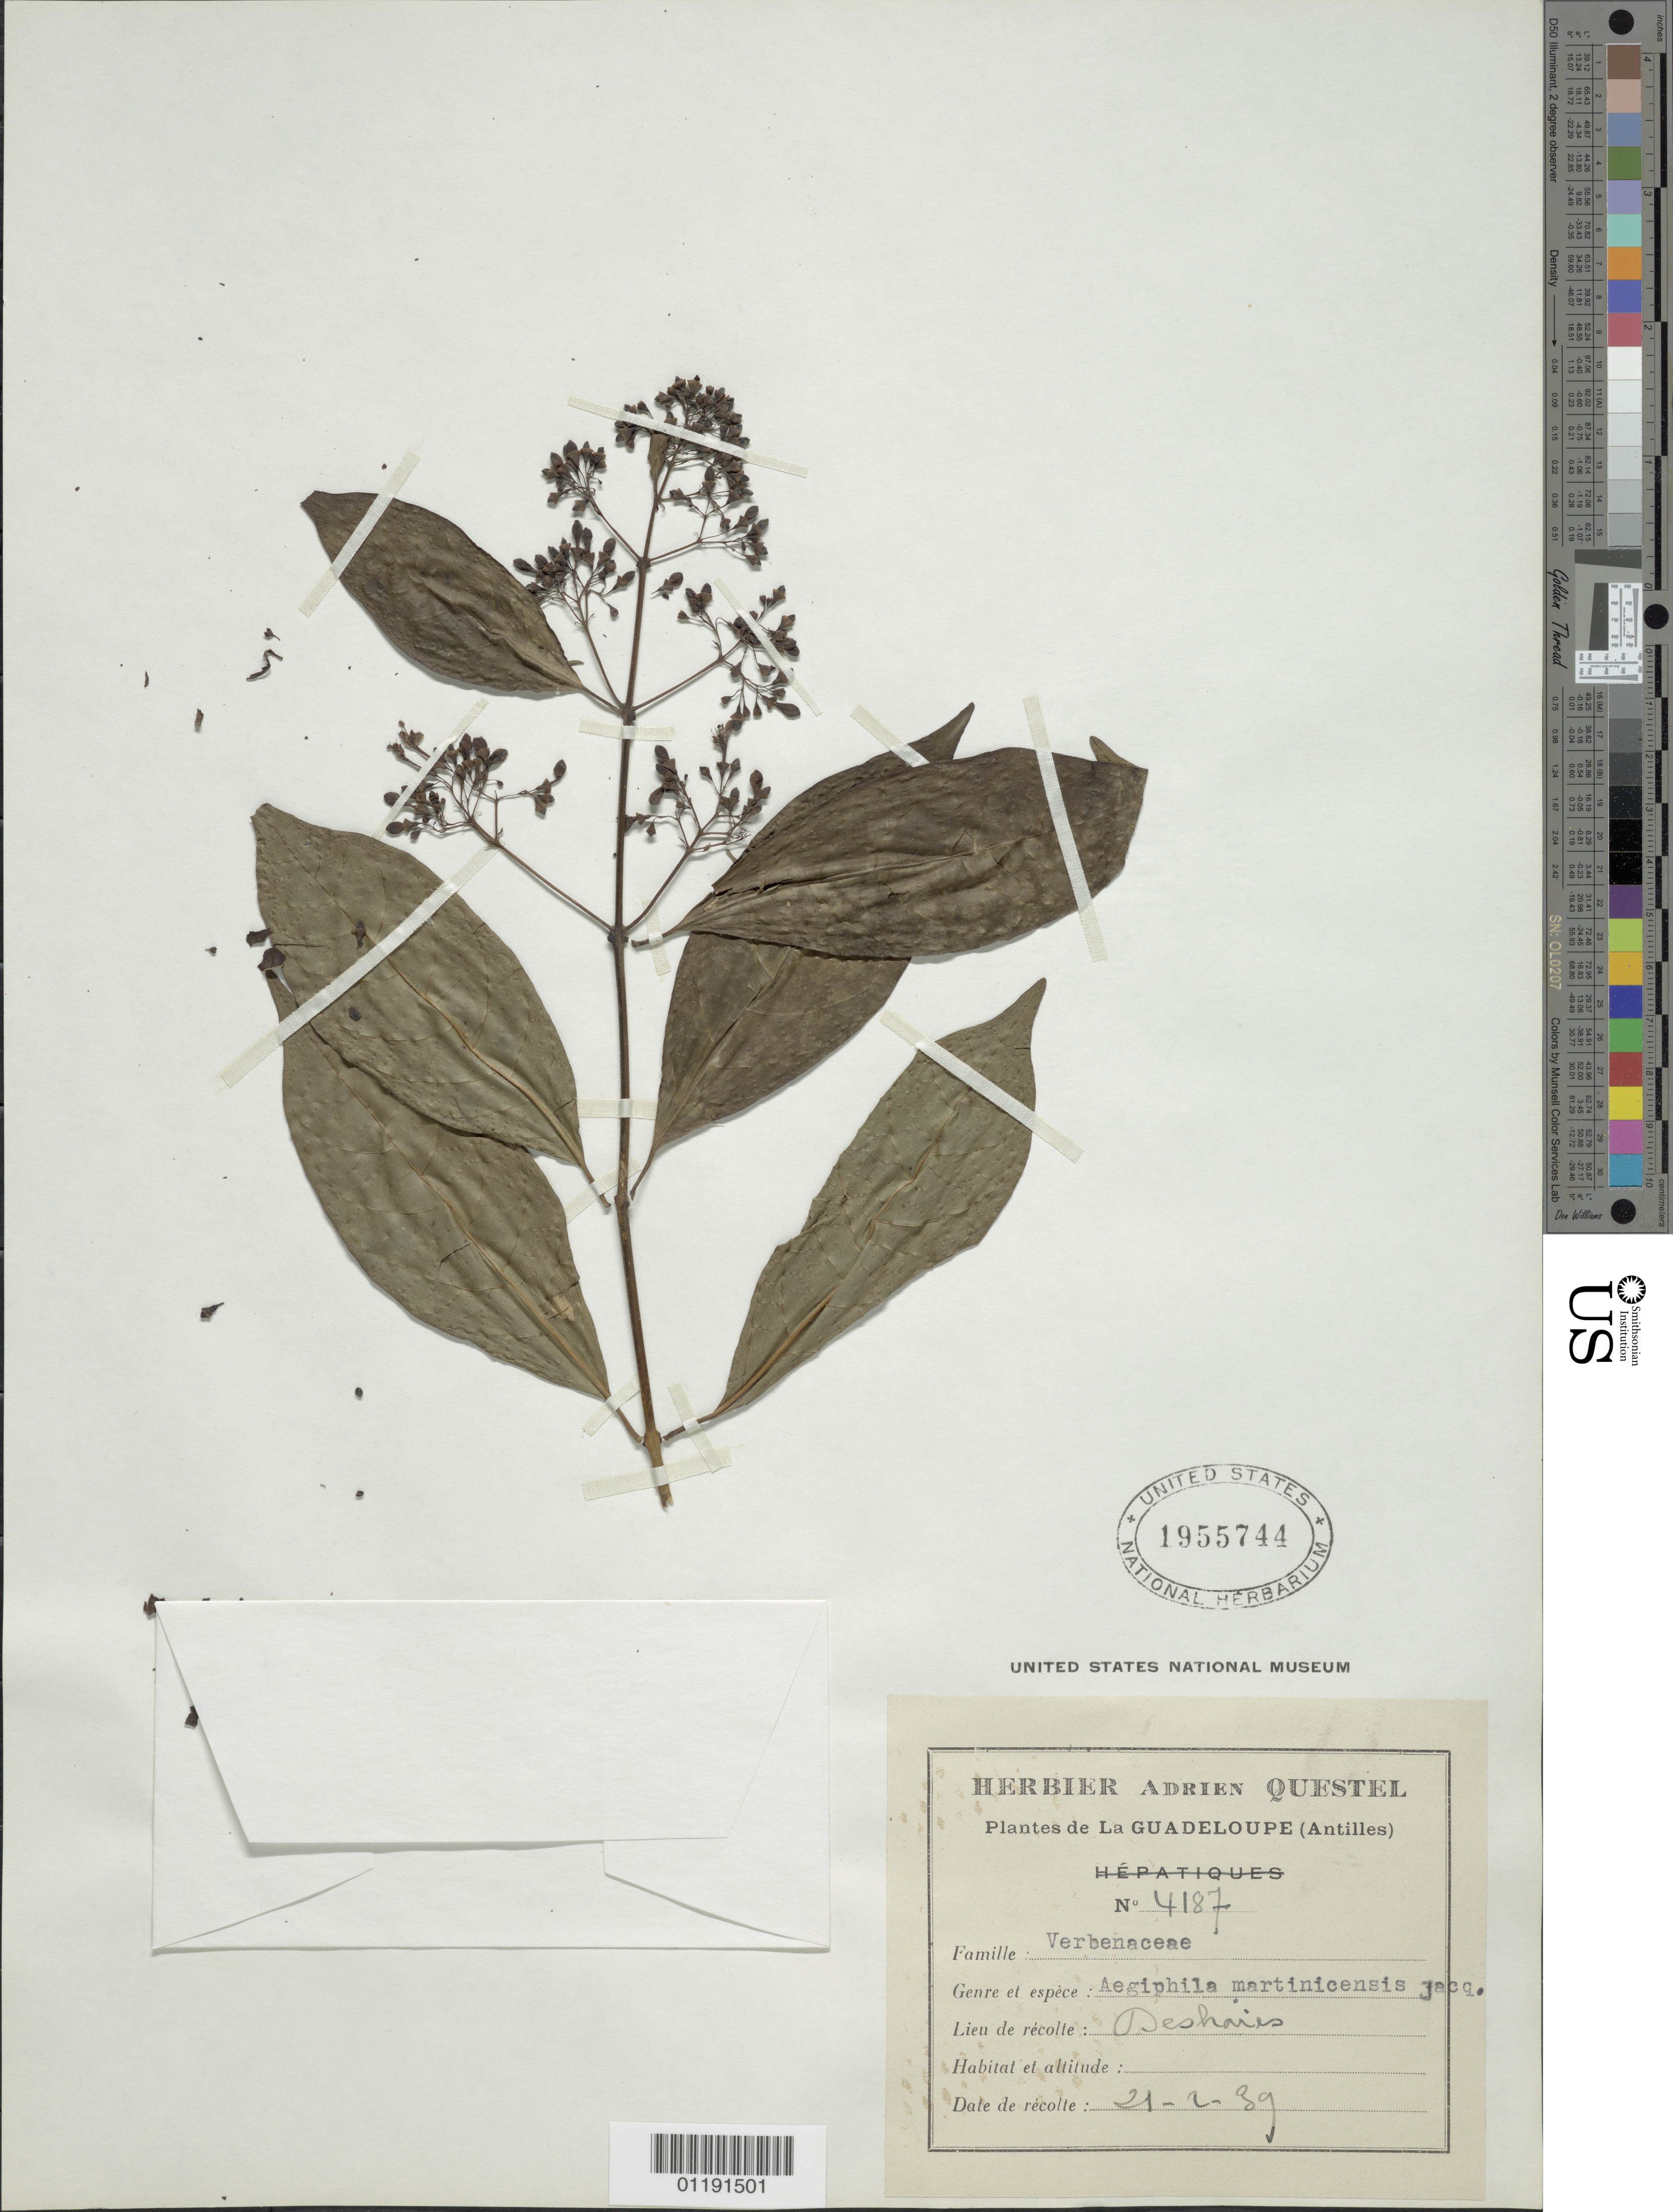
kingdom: Plantae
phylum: Tracheophyta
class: Magnoliopsida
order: Lamiales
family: Lamiaceae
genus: Aegiphila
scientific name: Aegiphila martinicensis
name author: Jacq.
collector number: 4187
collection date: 1839-02-21 or 1939-02-21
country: Guadeloupe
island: Guadeloupe Island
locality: Deshaies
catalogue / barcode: US 1955744